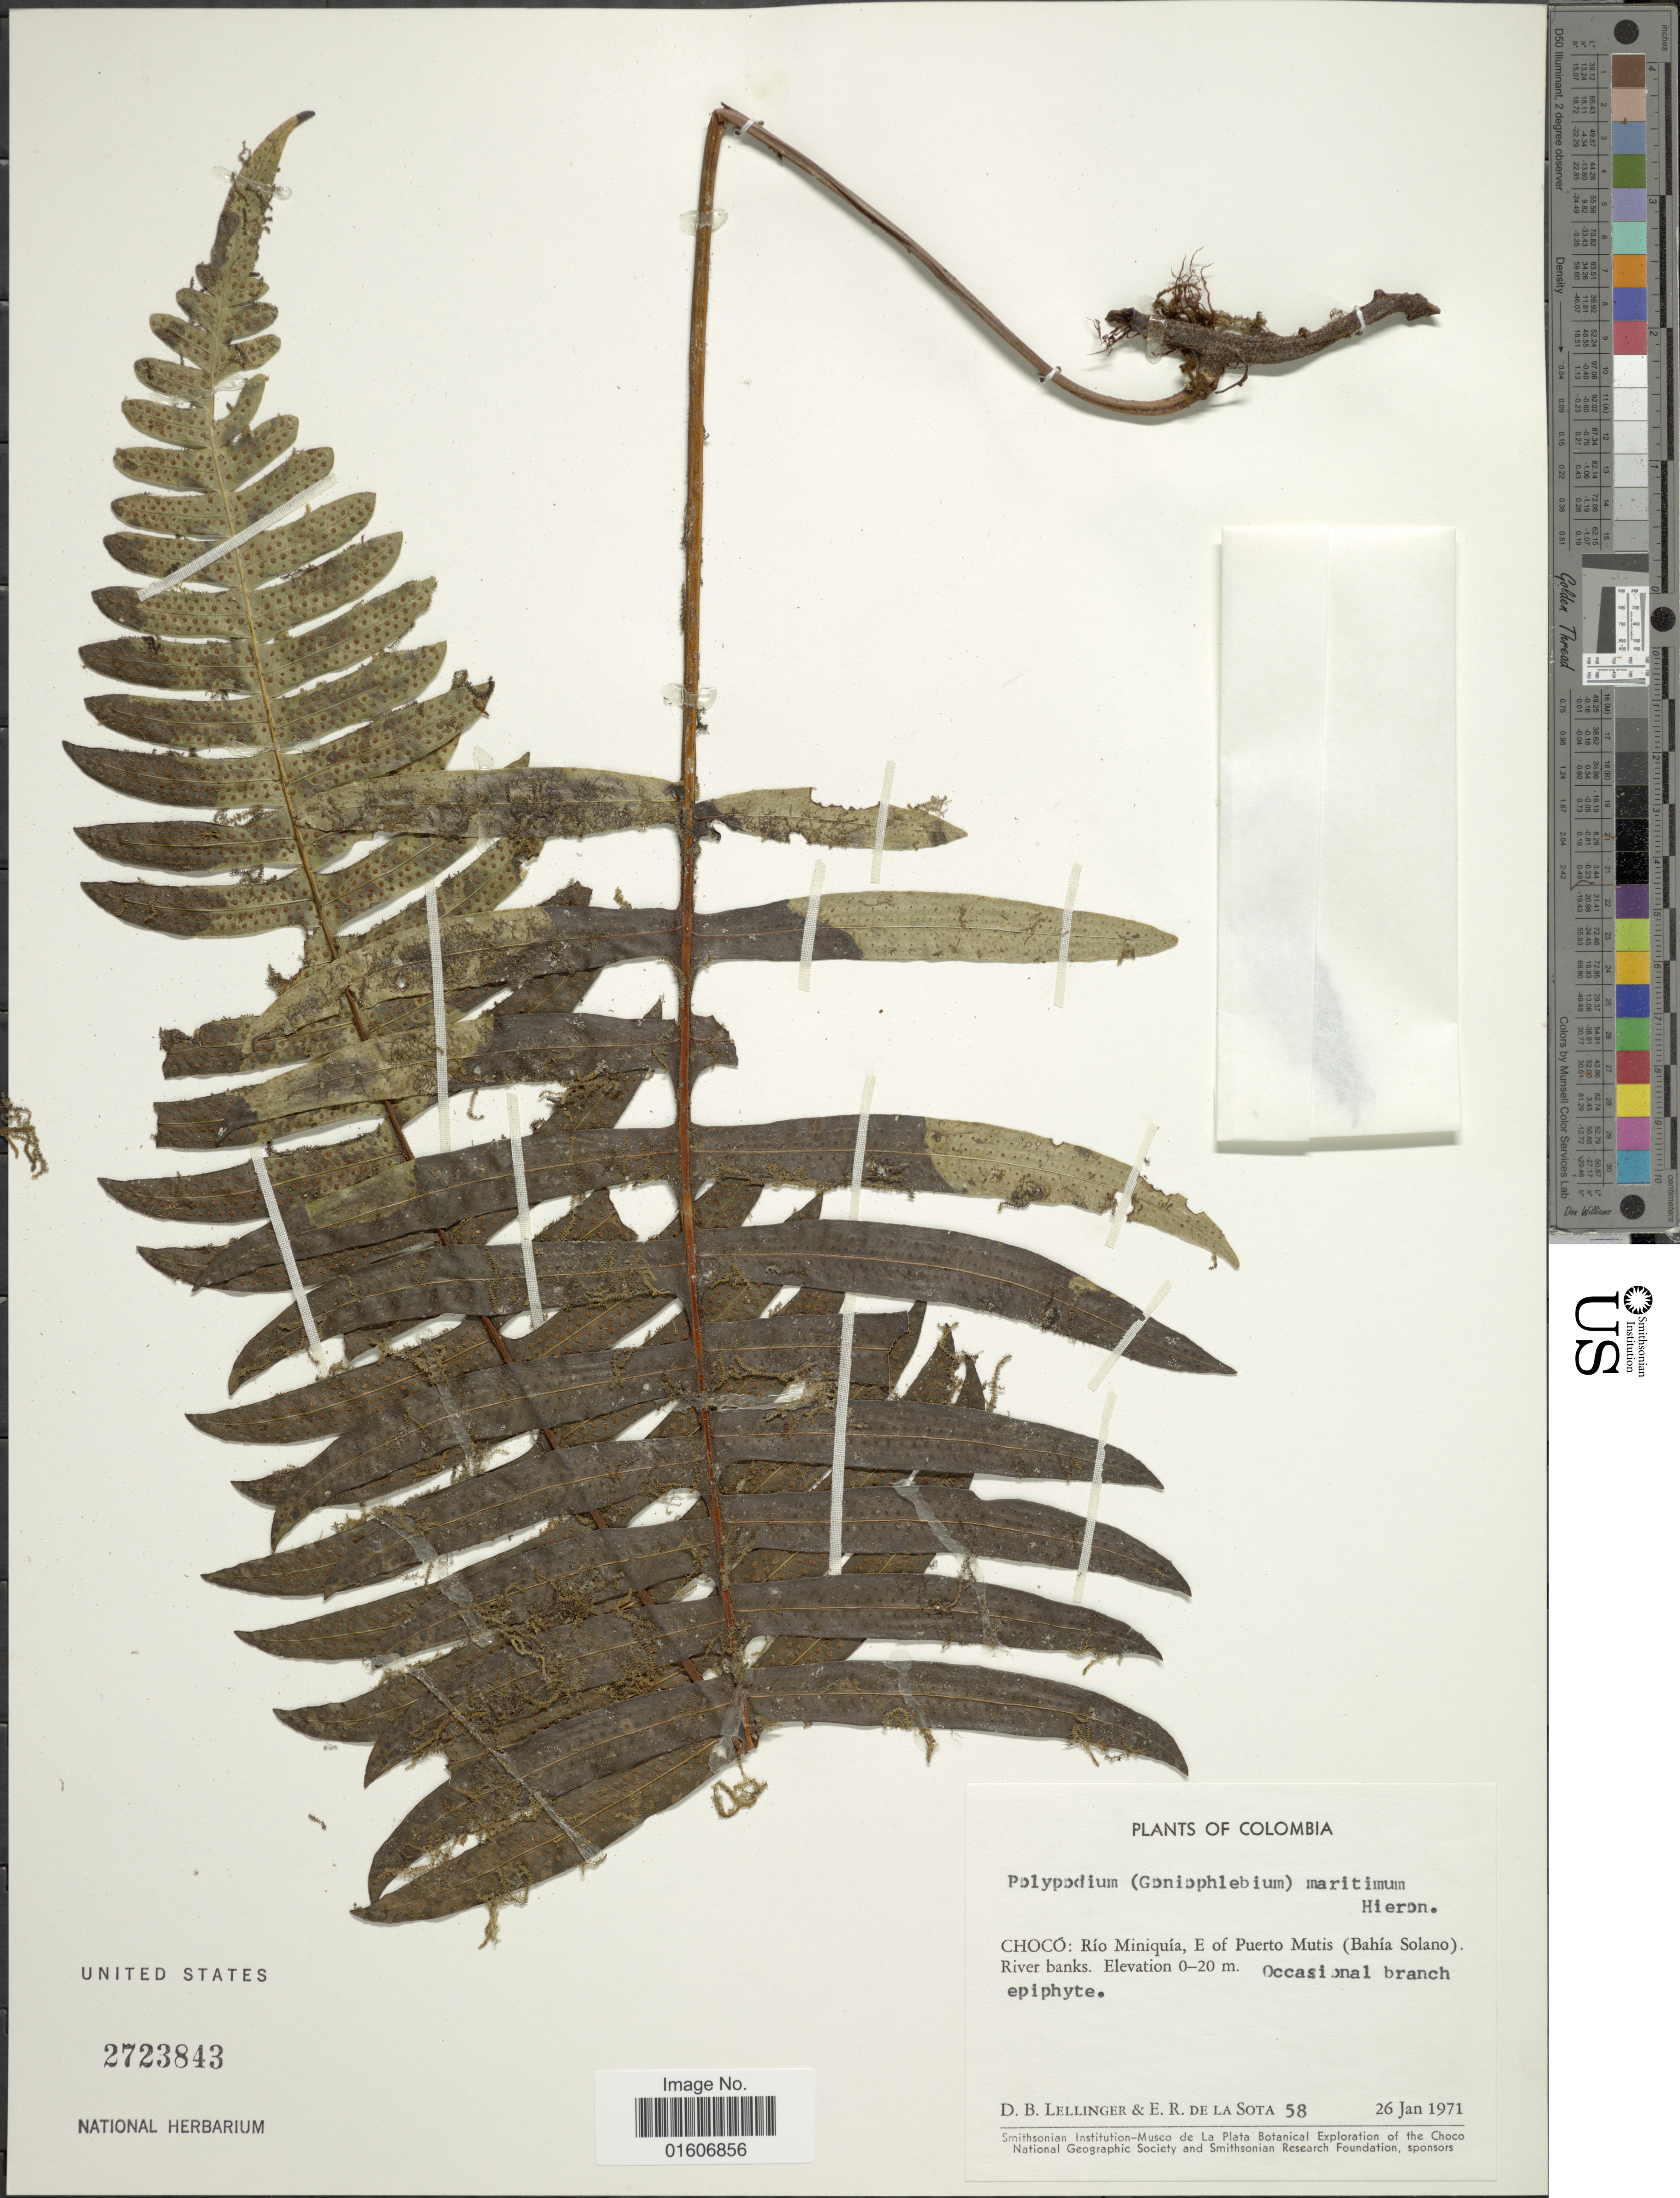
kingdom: Plantae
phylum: Tracheophyta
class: Polypodiopsida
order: Polypodiales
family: Polypodiaceae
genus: Serpocaulon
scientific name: Serpocaulon maritimum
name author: (Hieron.) A.R. Sm.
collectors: D. B. Lellinger & E. R. de la Sota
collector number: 58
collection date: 1971-01-26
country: Colombia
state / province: Chocó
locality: Río Miniquía, E of Puerto Mutis (Bahía Solano) River banks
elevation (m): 0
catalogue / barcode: US 2723843